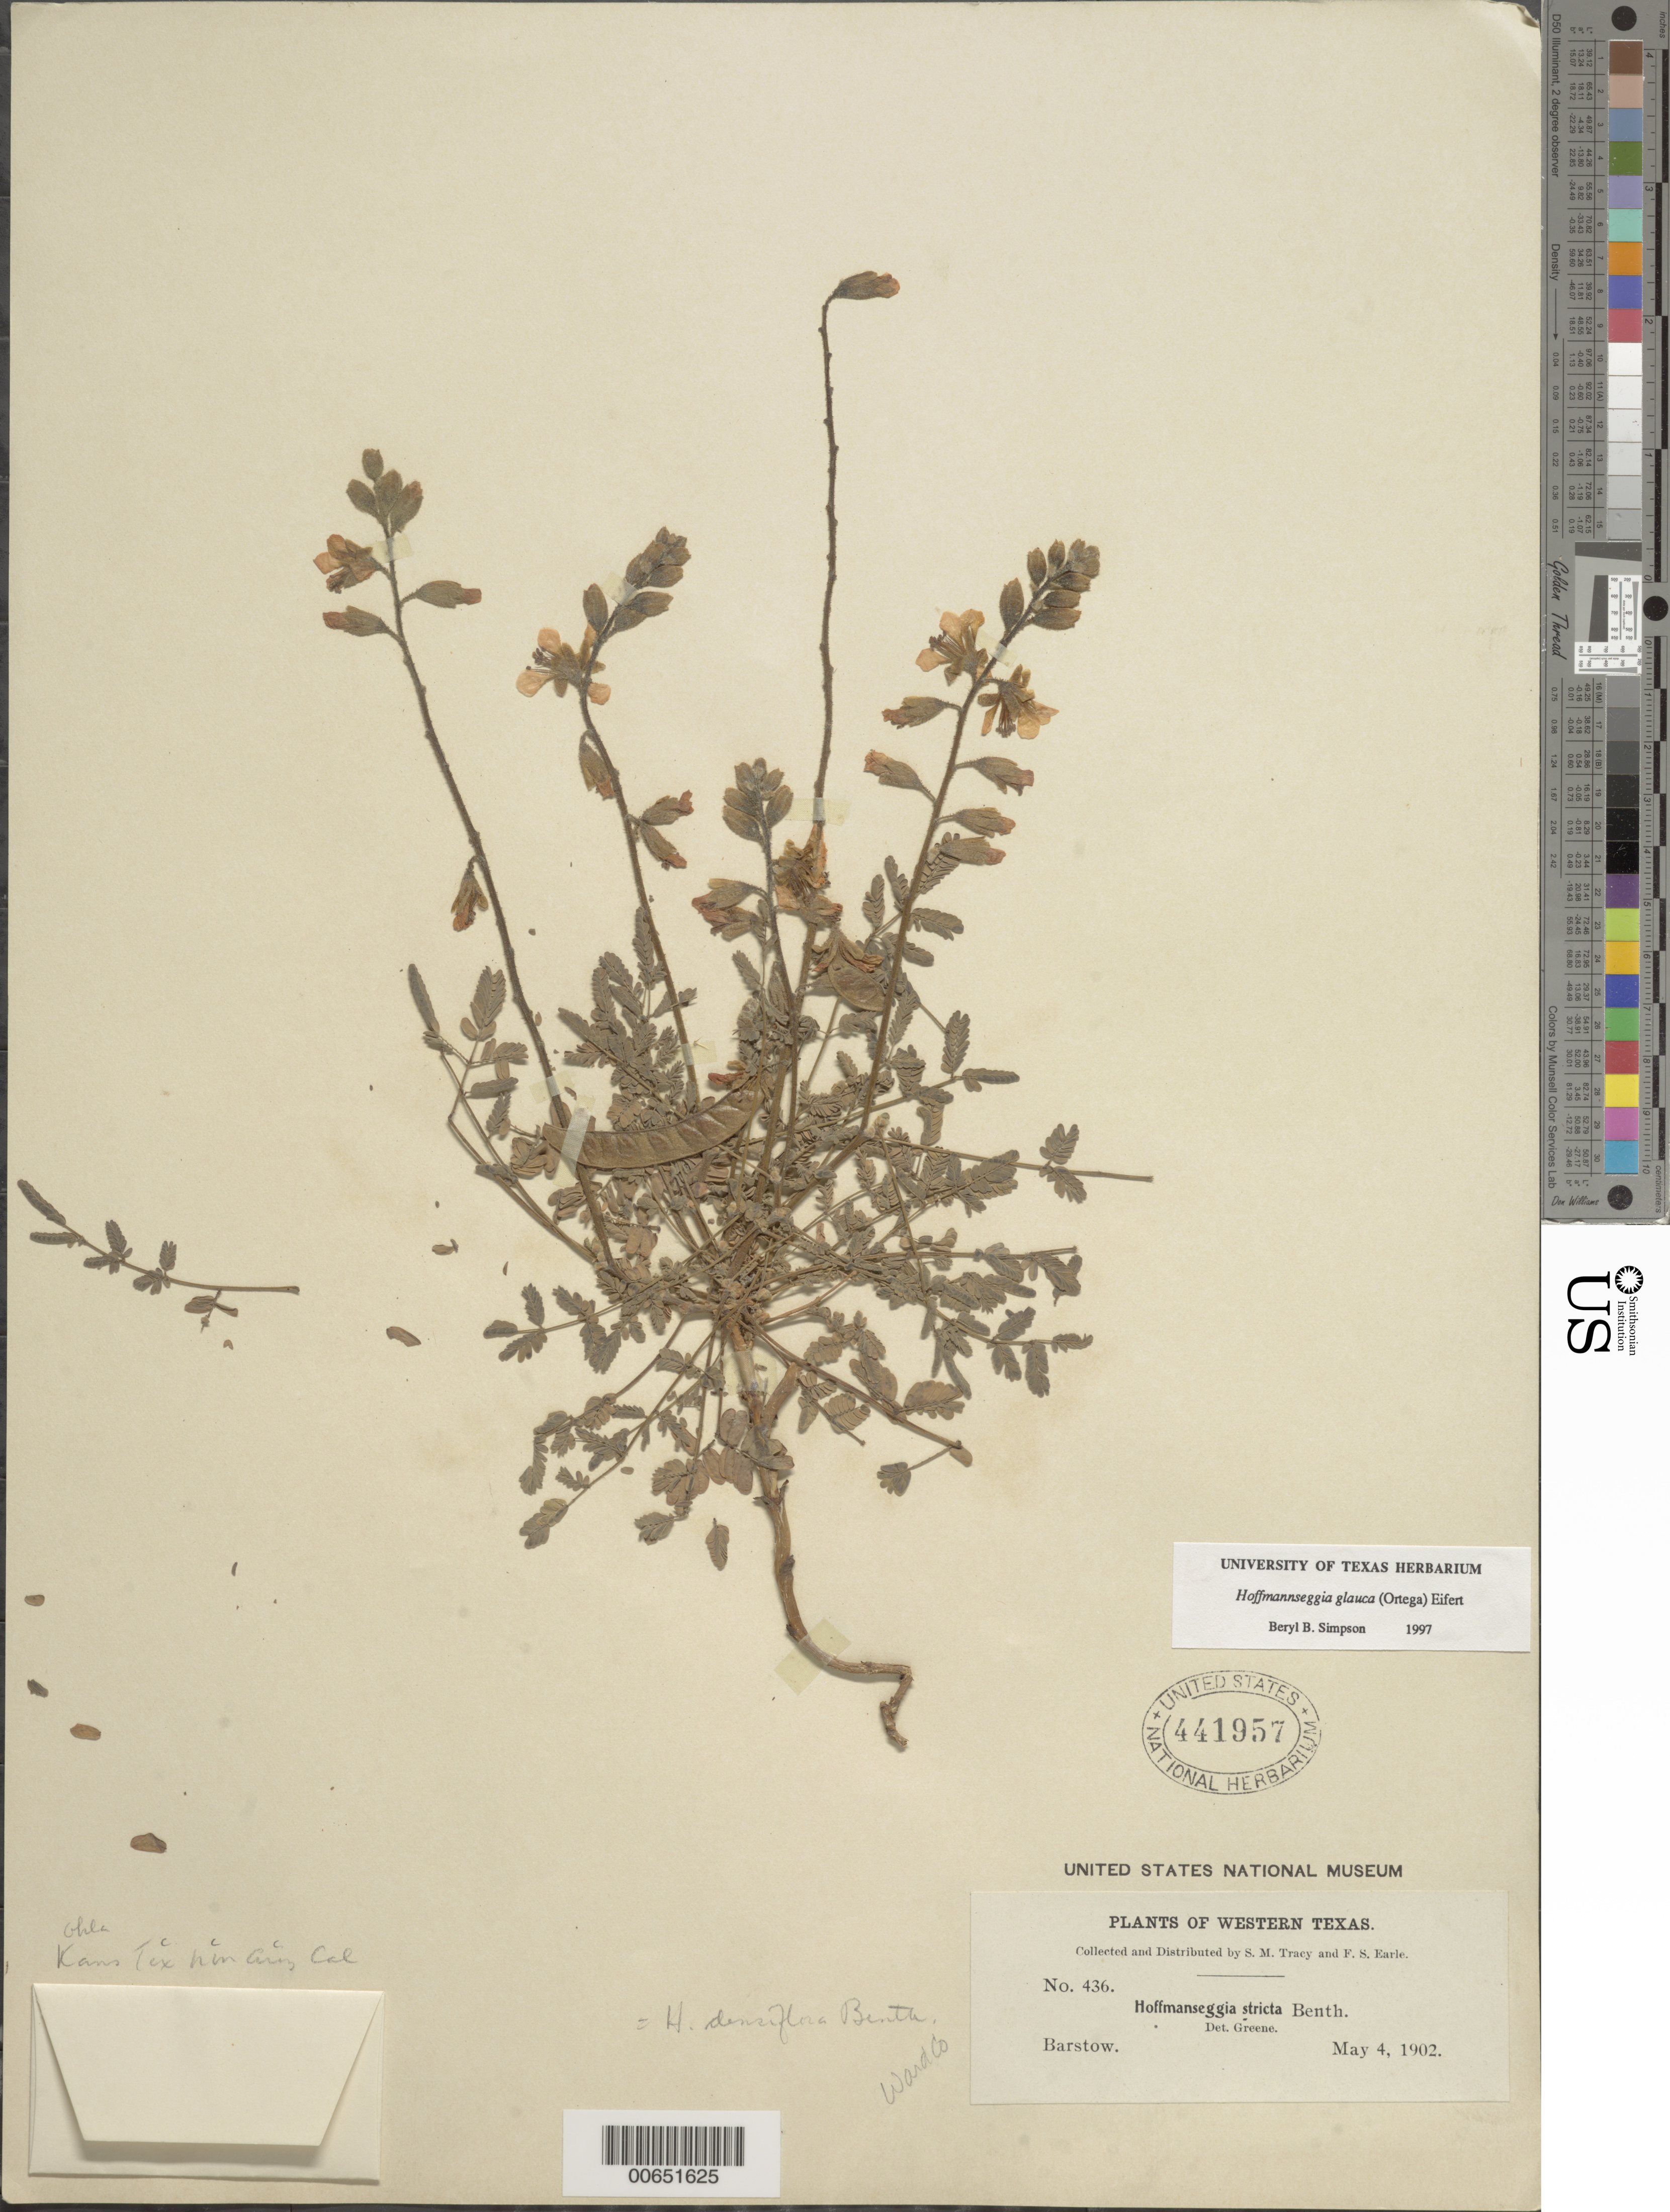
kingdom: Plantae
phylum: Tracheophyta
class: Magnoliopsida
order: Fabales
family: Fabaceae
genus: Hoffmannseggia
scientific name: Hoffmannseggia glauca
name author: (Ortega) Eifert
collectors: S. M. Tracy & F. S. Earle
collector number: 436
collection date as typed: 04 May 1902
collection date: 1902-05-04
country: United States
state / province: Texas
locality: Barstow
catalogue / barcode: US 441957